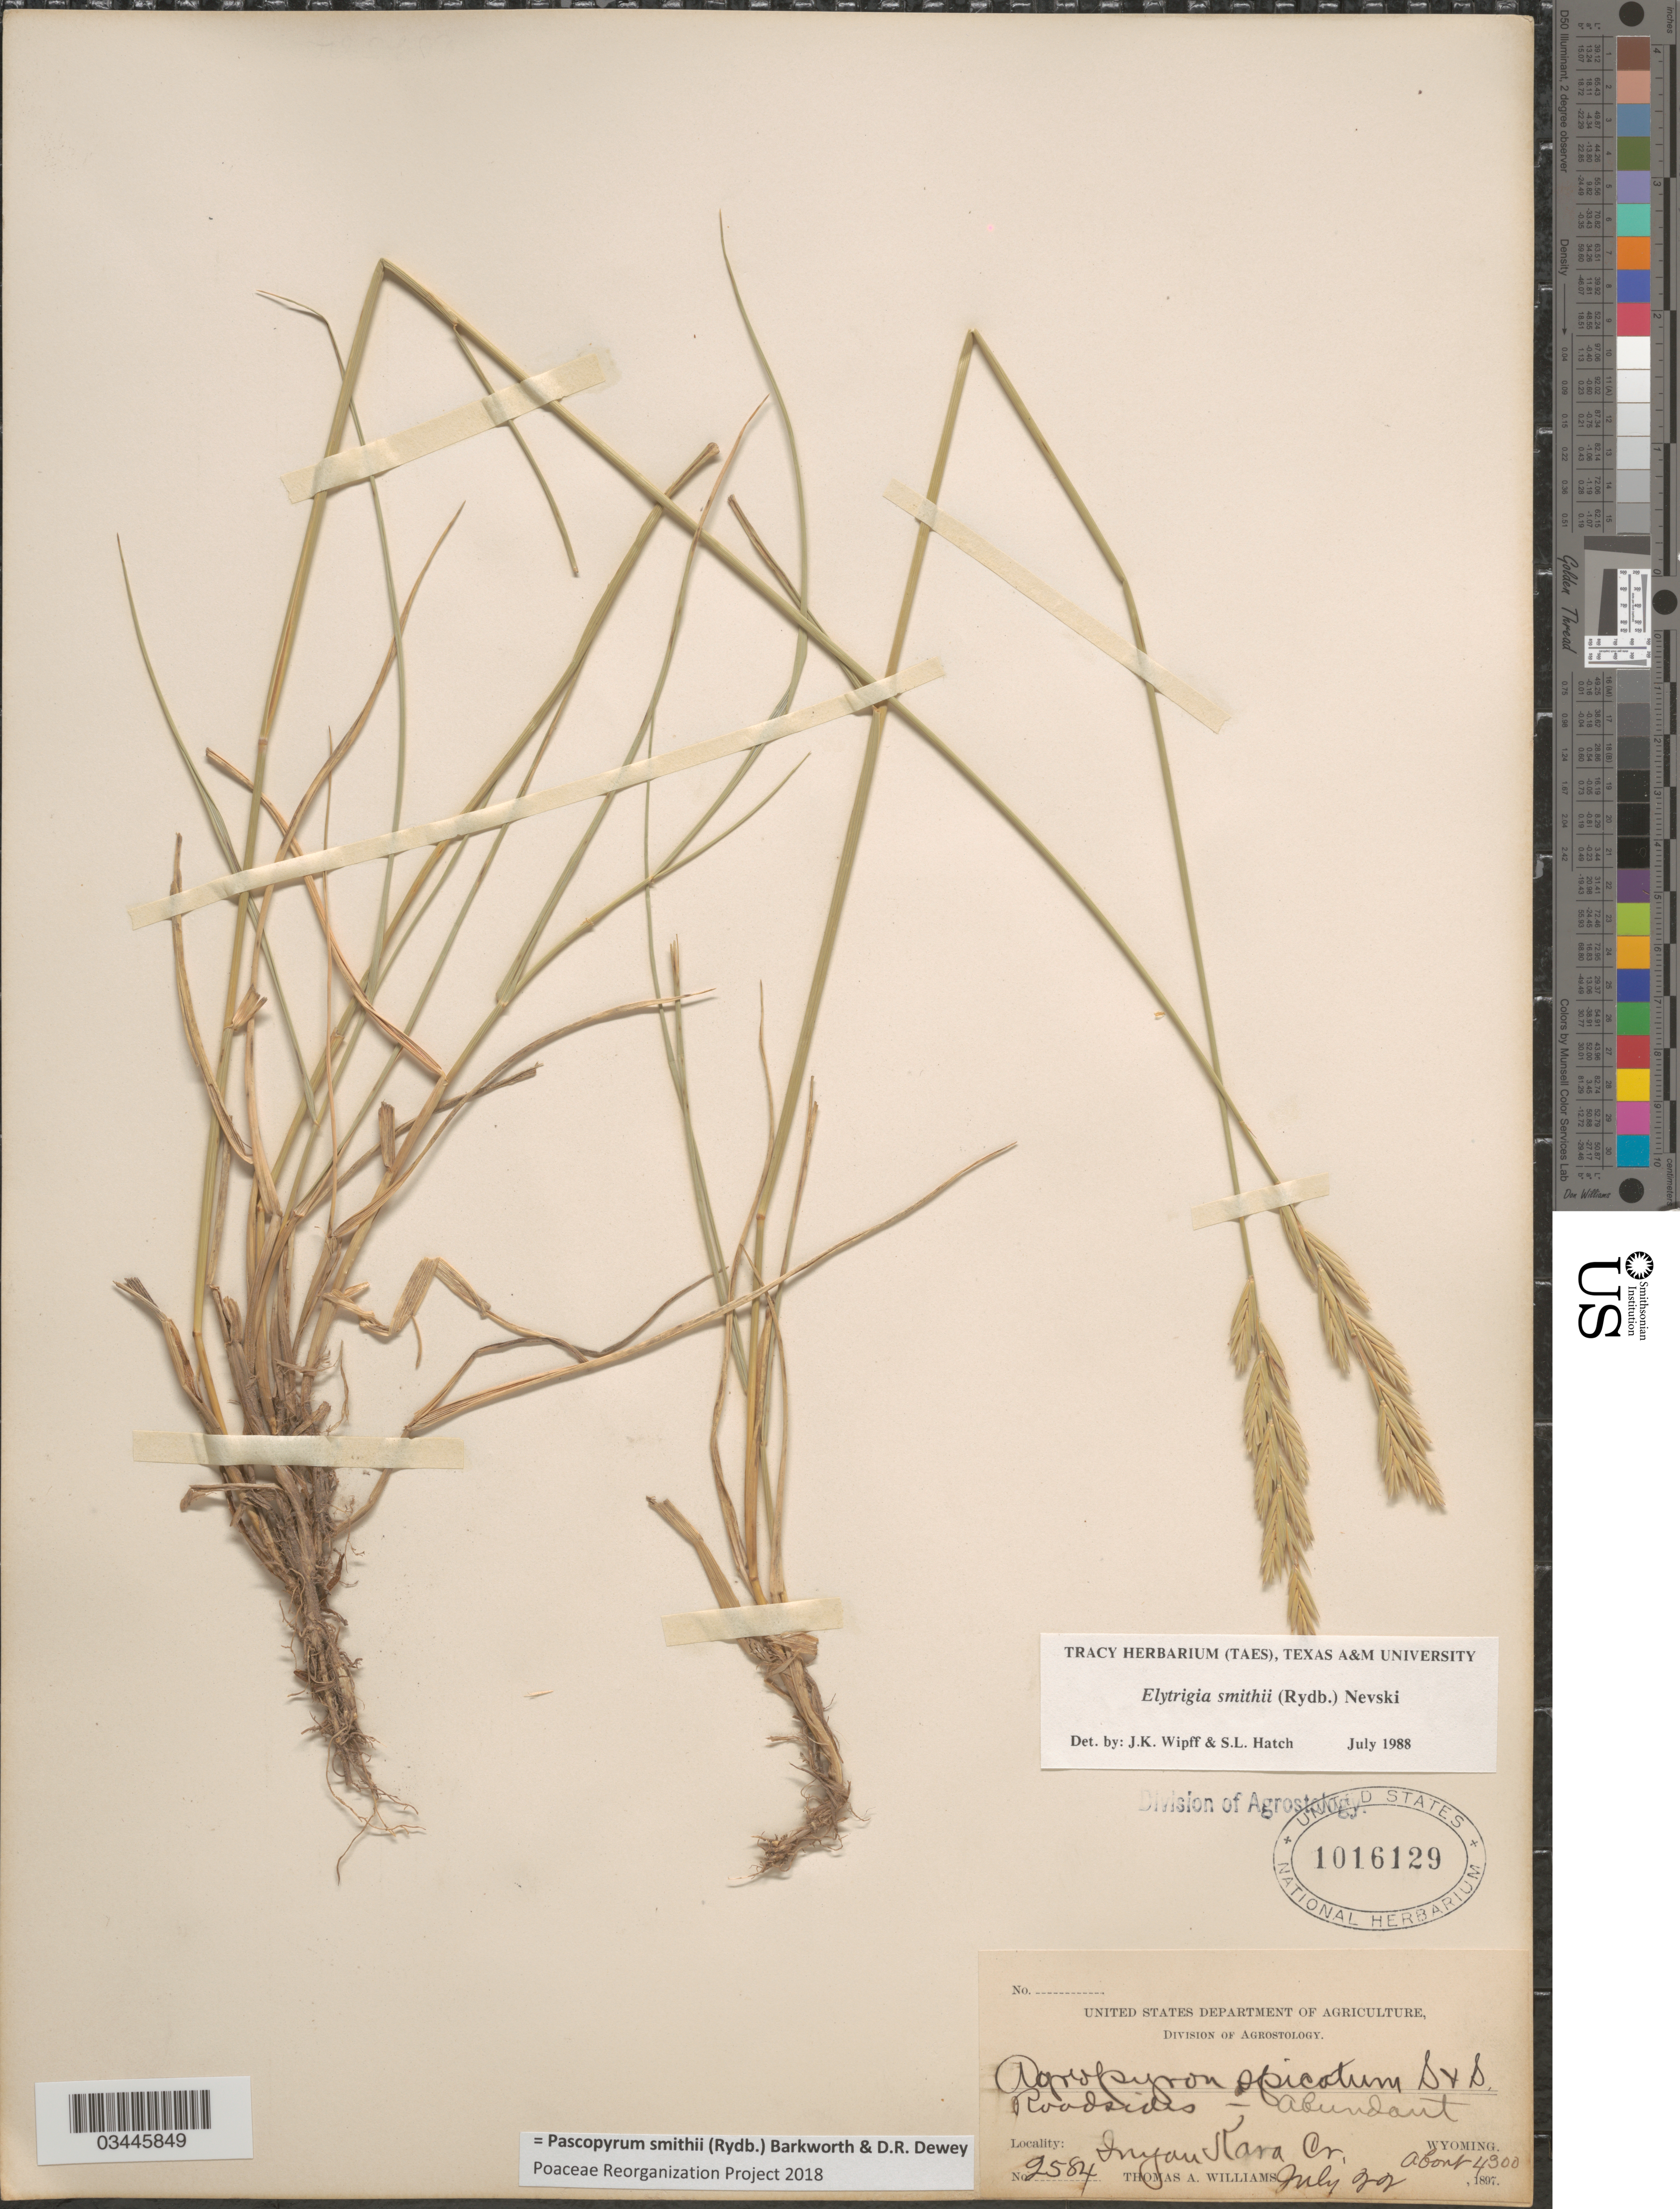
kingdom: Plantae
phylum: Tracheophyta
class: Liliopsida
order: Poales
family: Poaceae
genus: Pascopyrum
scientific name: Pascopyrum smithii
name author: (Rydb.) Barkworth & Dewey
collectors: T. A. Williams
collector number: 2584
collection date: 1897-07-22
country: United States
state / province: Wyoming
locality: Roadsides, Inyan Kara Cr.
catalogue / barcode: US 1016129